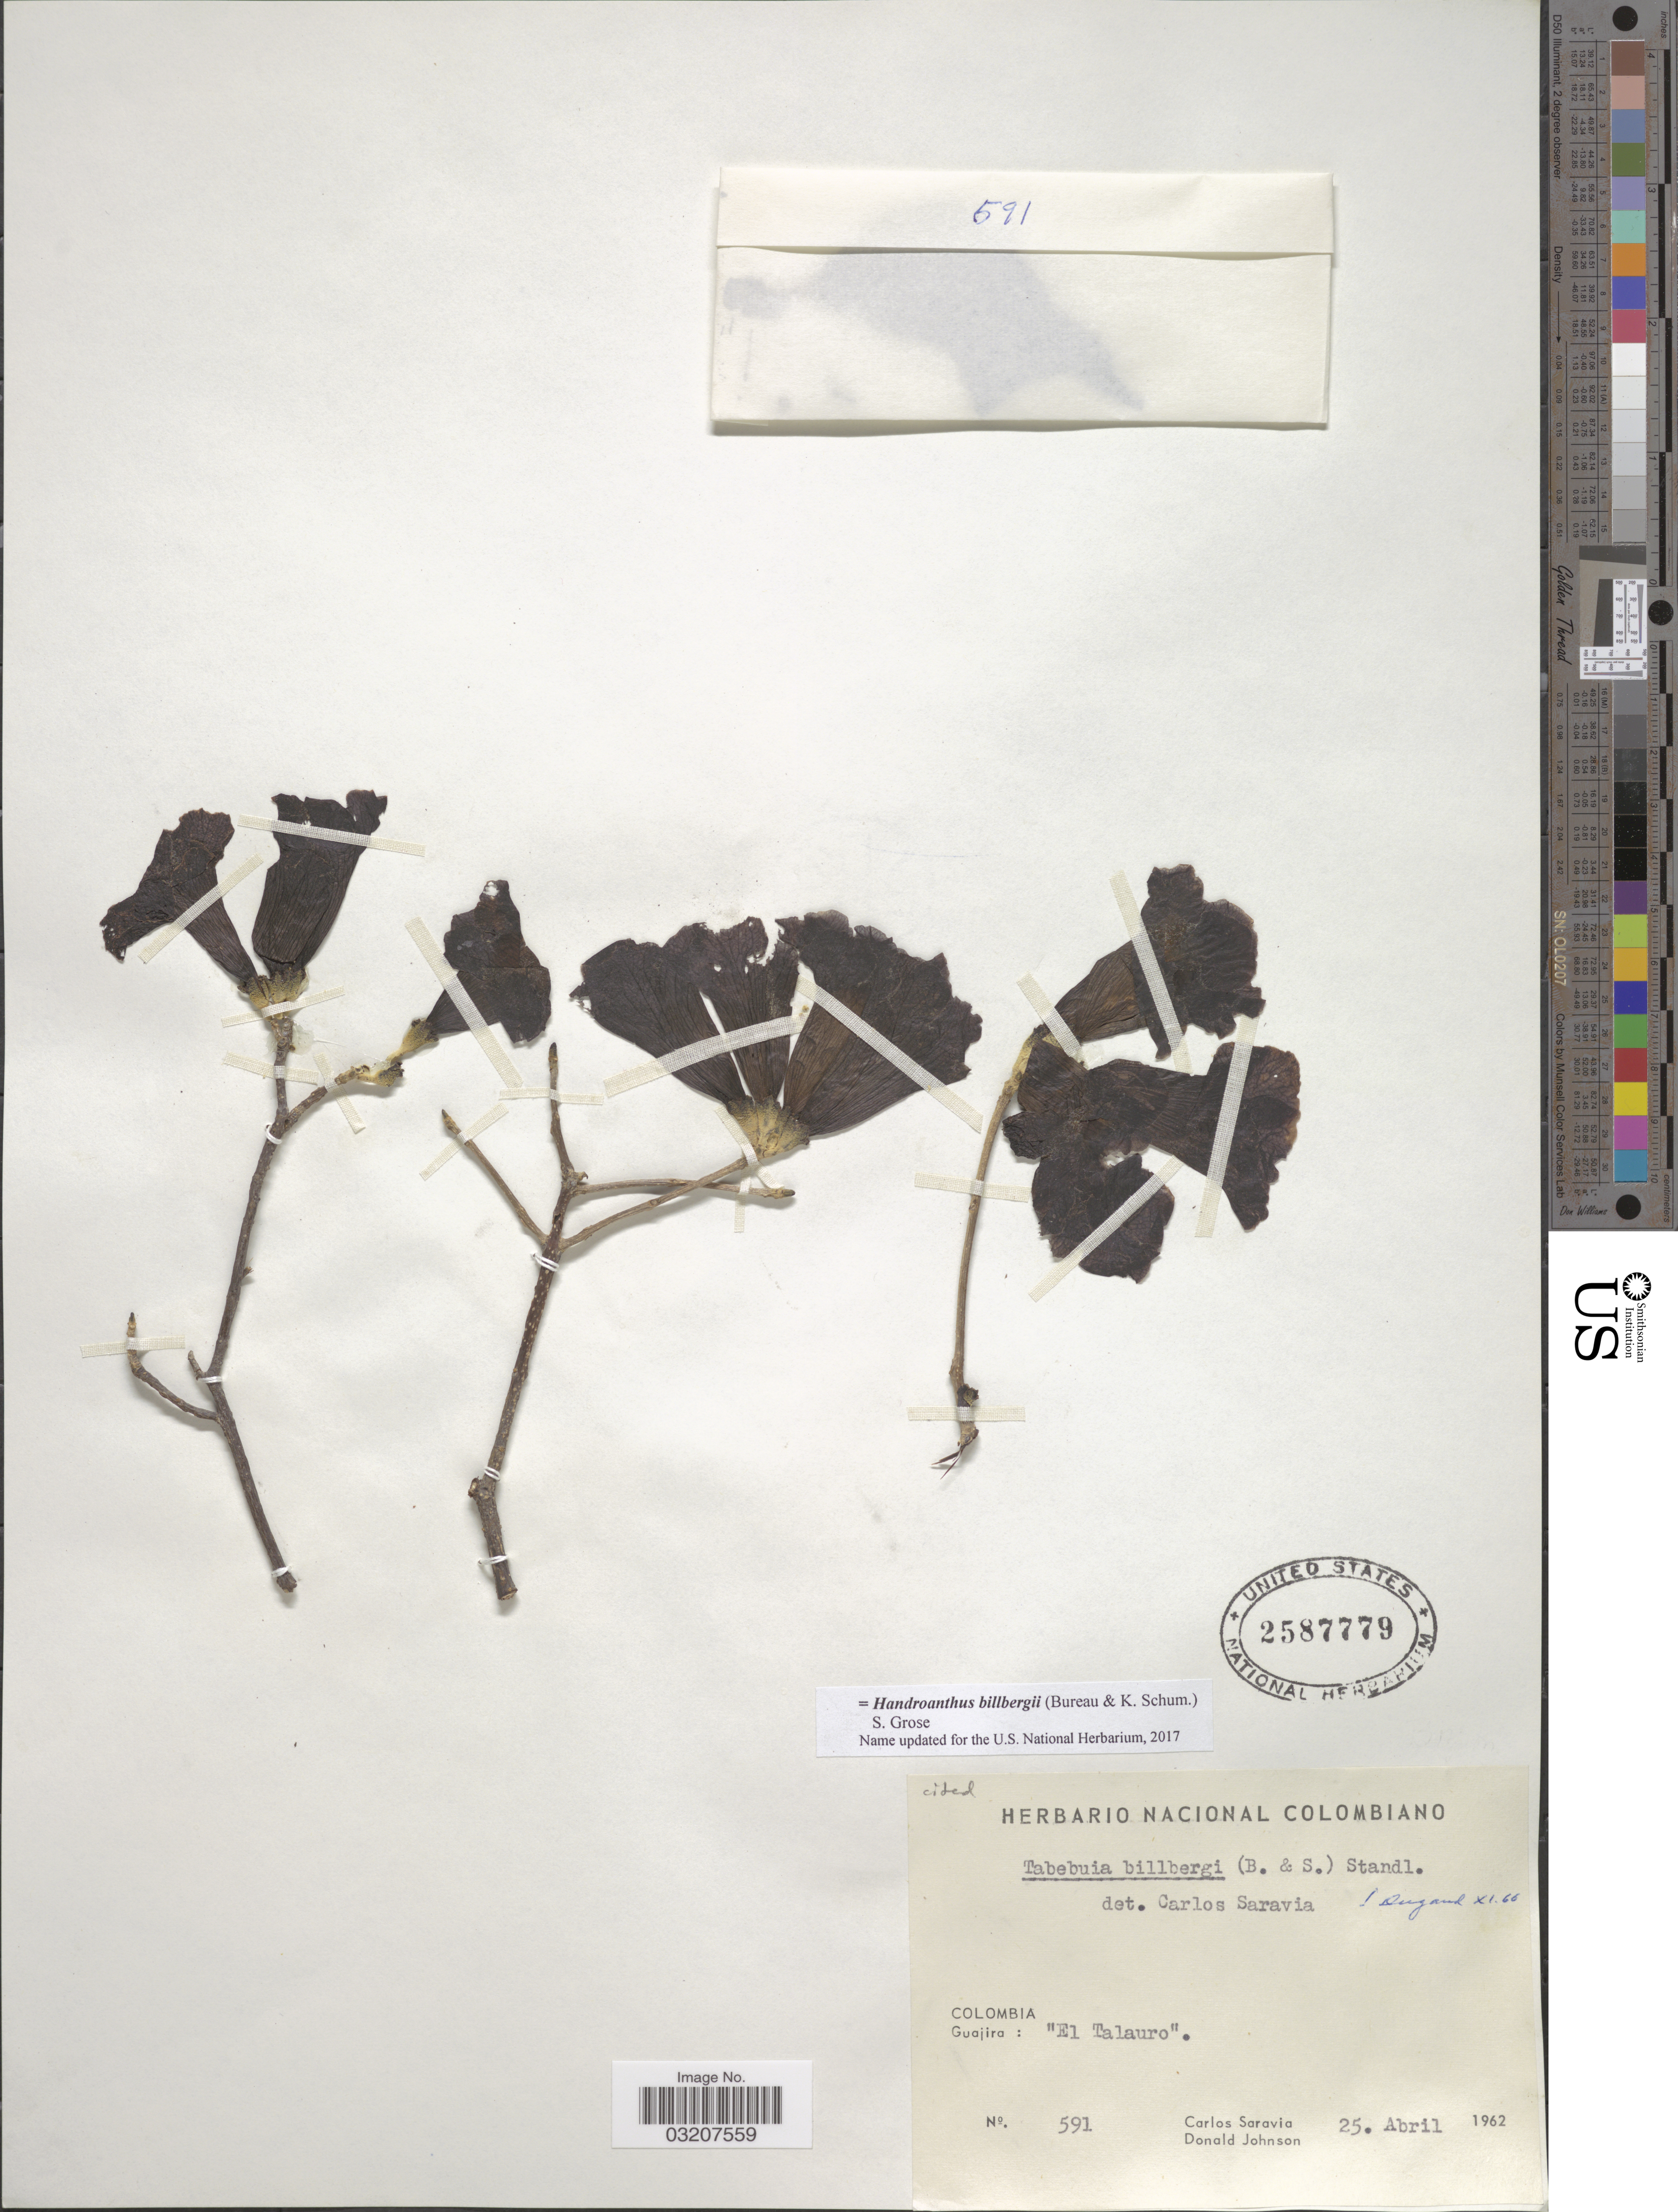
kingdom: Plantae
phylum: Tracheophyta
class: Magnoliopsida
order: Lamiales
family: Bignoniaceae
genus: Handroanthus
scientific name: Handroanthus billbergii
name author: (Bureau & K. Schum.) S.O. Grose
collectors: C. Saravia & D. Johnson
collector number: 591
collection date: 1962-04-25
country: Colombia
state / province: La Guajira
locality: Guajira: "El Talauro".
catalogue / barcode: US 2587779